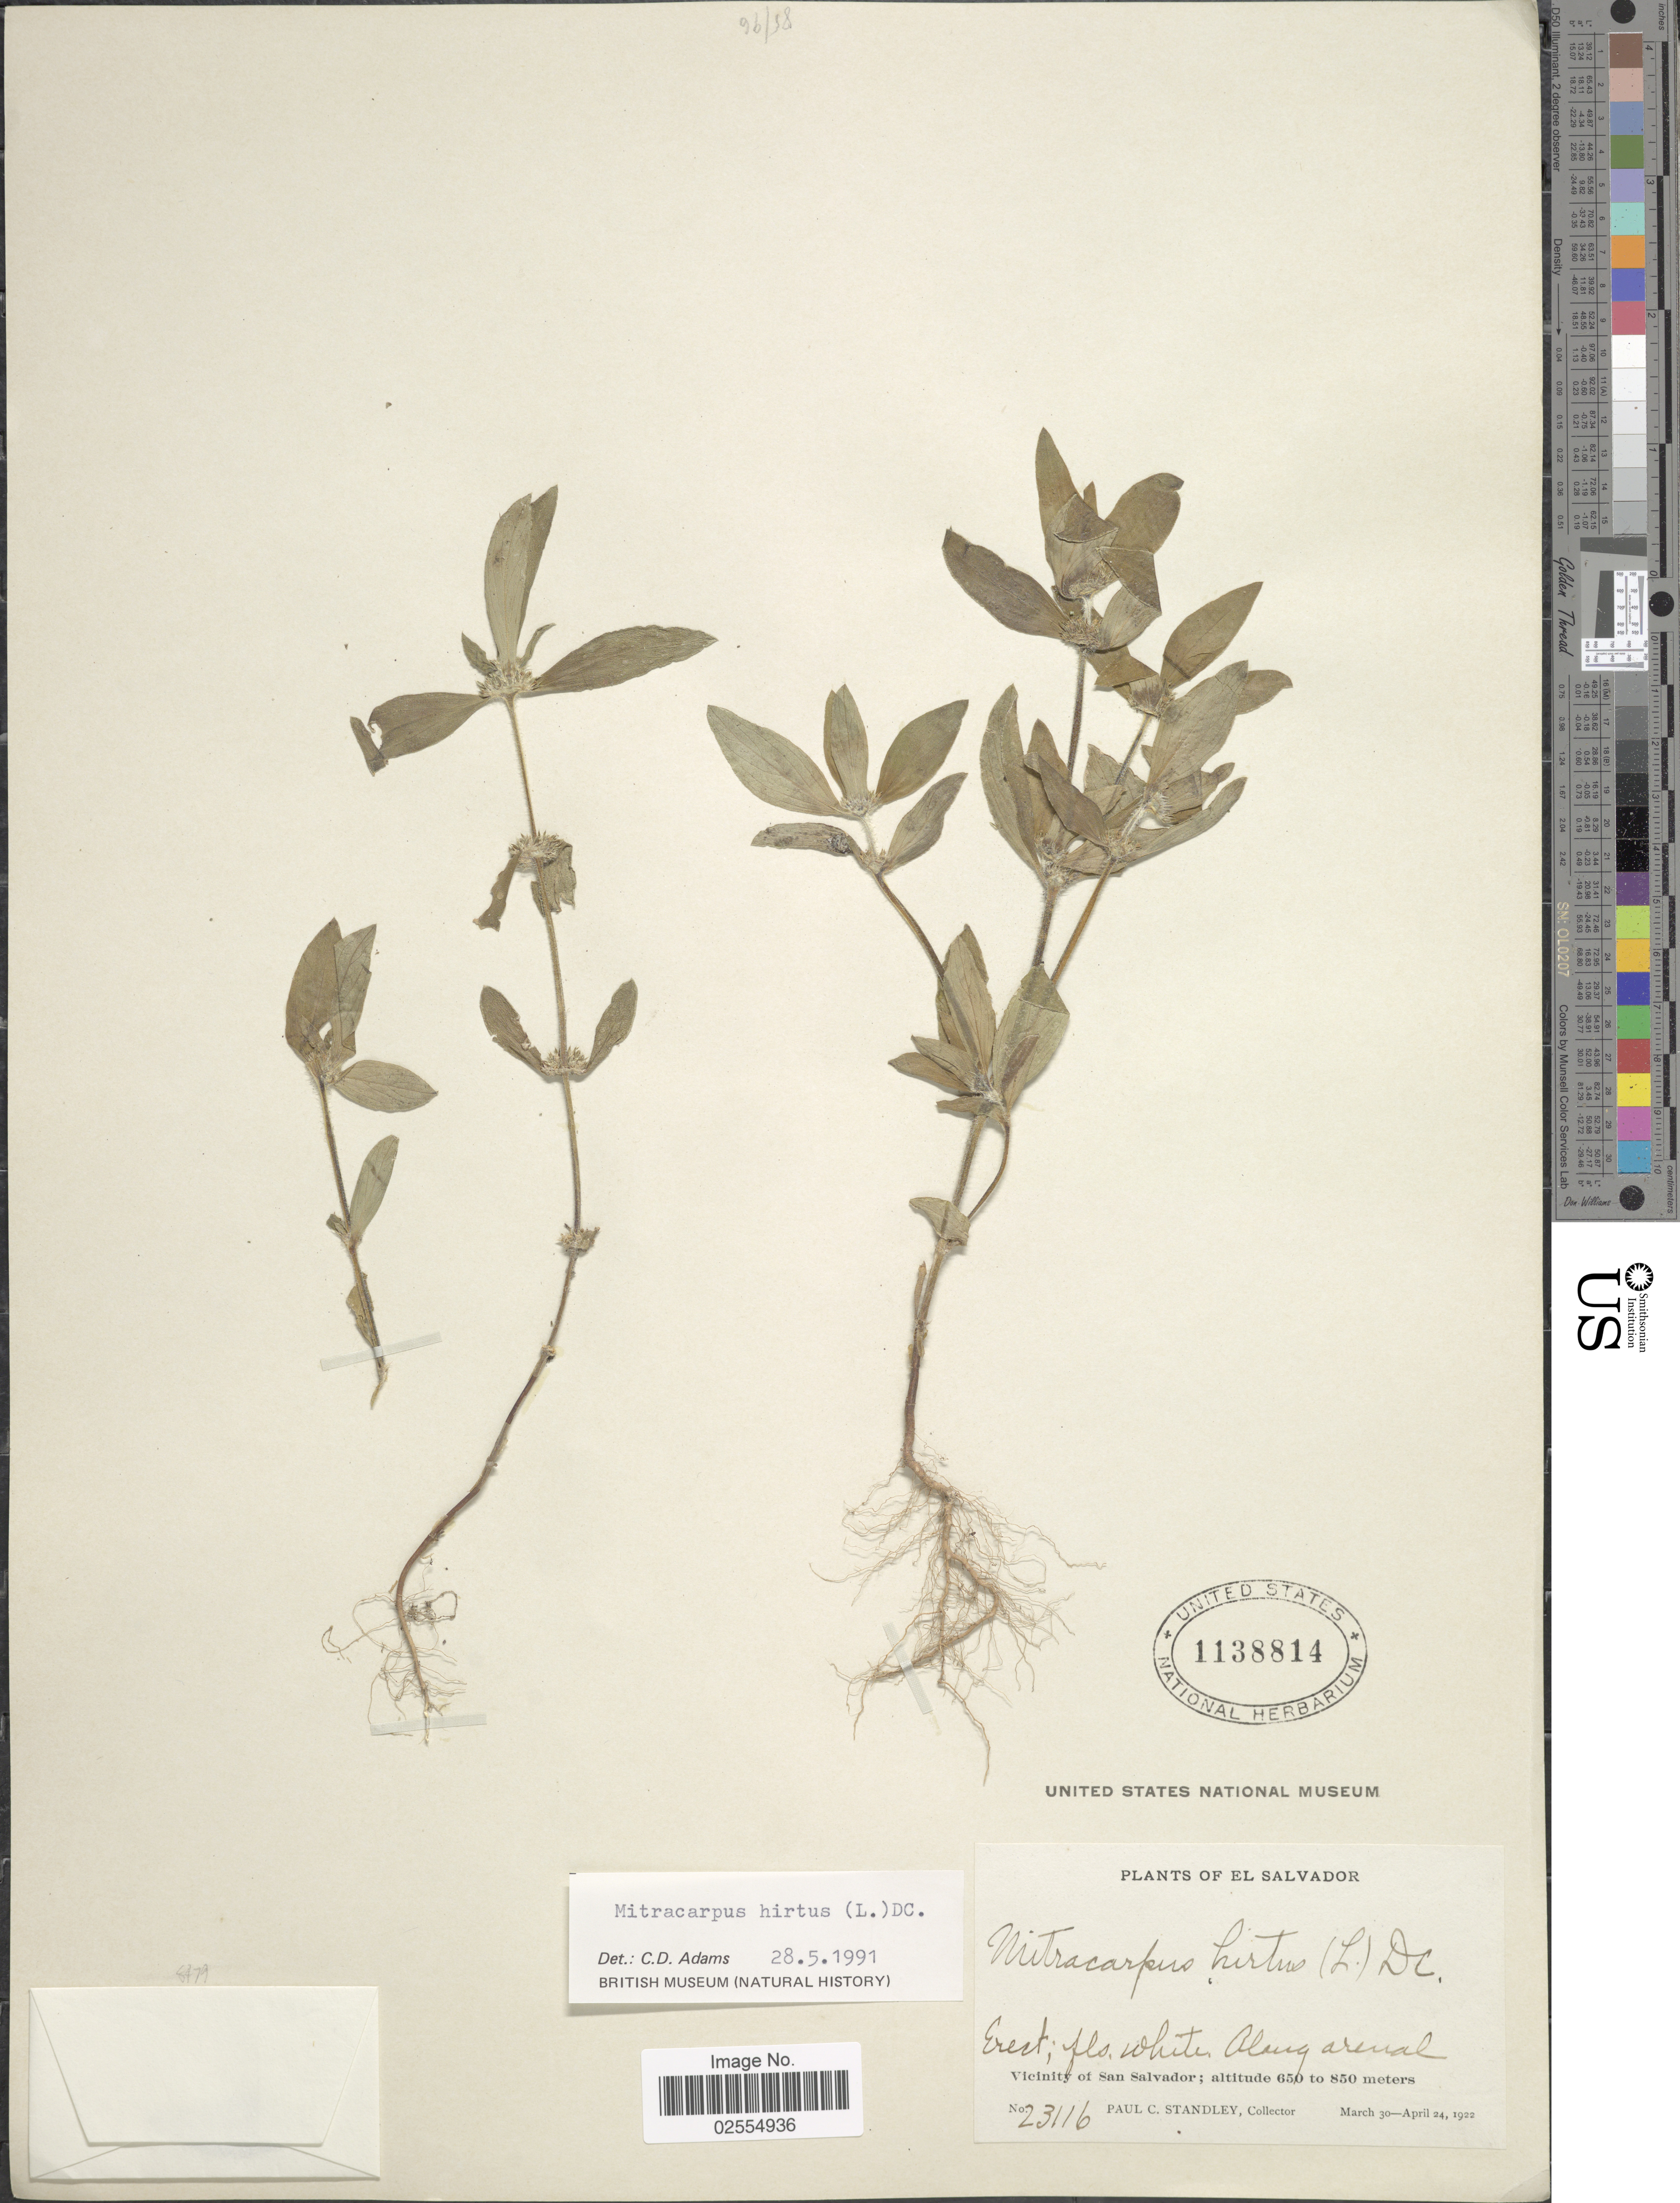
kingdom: Plantae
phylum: Tracheophyta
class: Magnoliopsida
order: Gentianales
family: Rubiaceae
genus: Mitracarpus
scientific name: Mitracarpus hirtus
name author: (L.) DC.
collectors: P. C. Standley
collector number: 23116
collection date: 1922-03-30/1922-04-24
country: El Salvador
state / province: San Salvador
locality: Along arenal; Vicinity of San Salvador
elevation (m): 650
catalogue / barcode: US 1138814